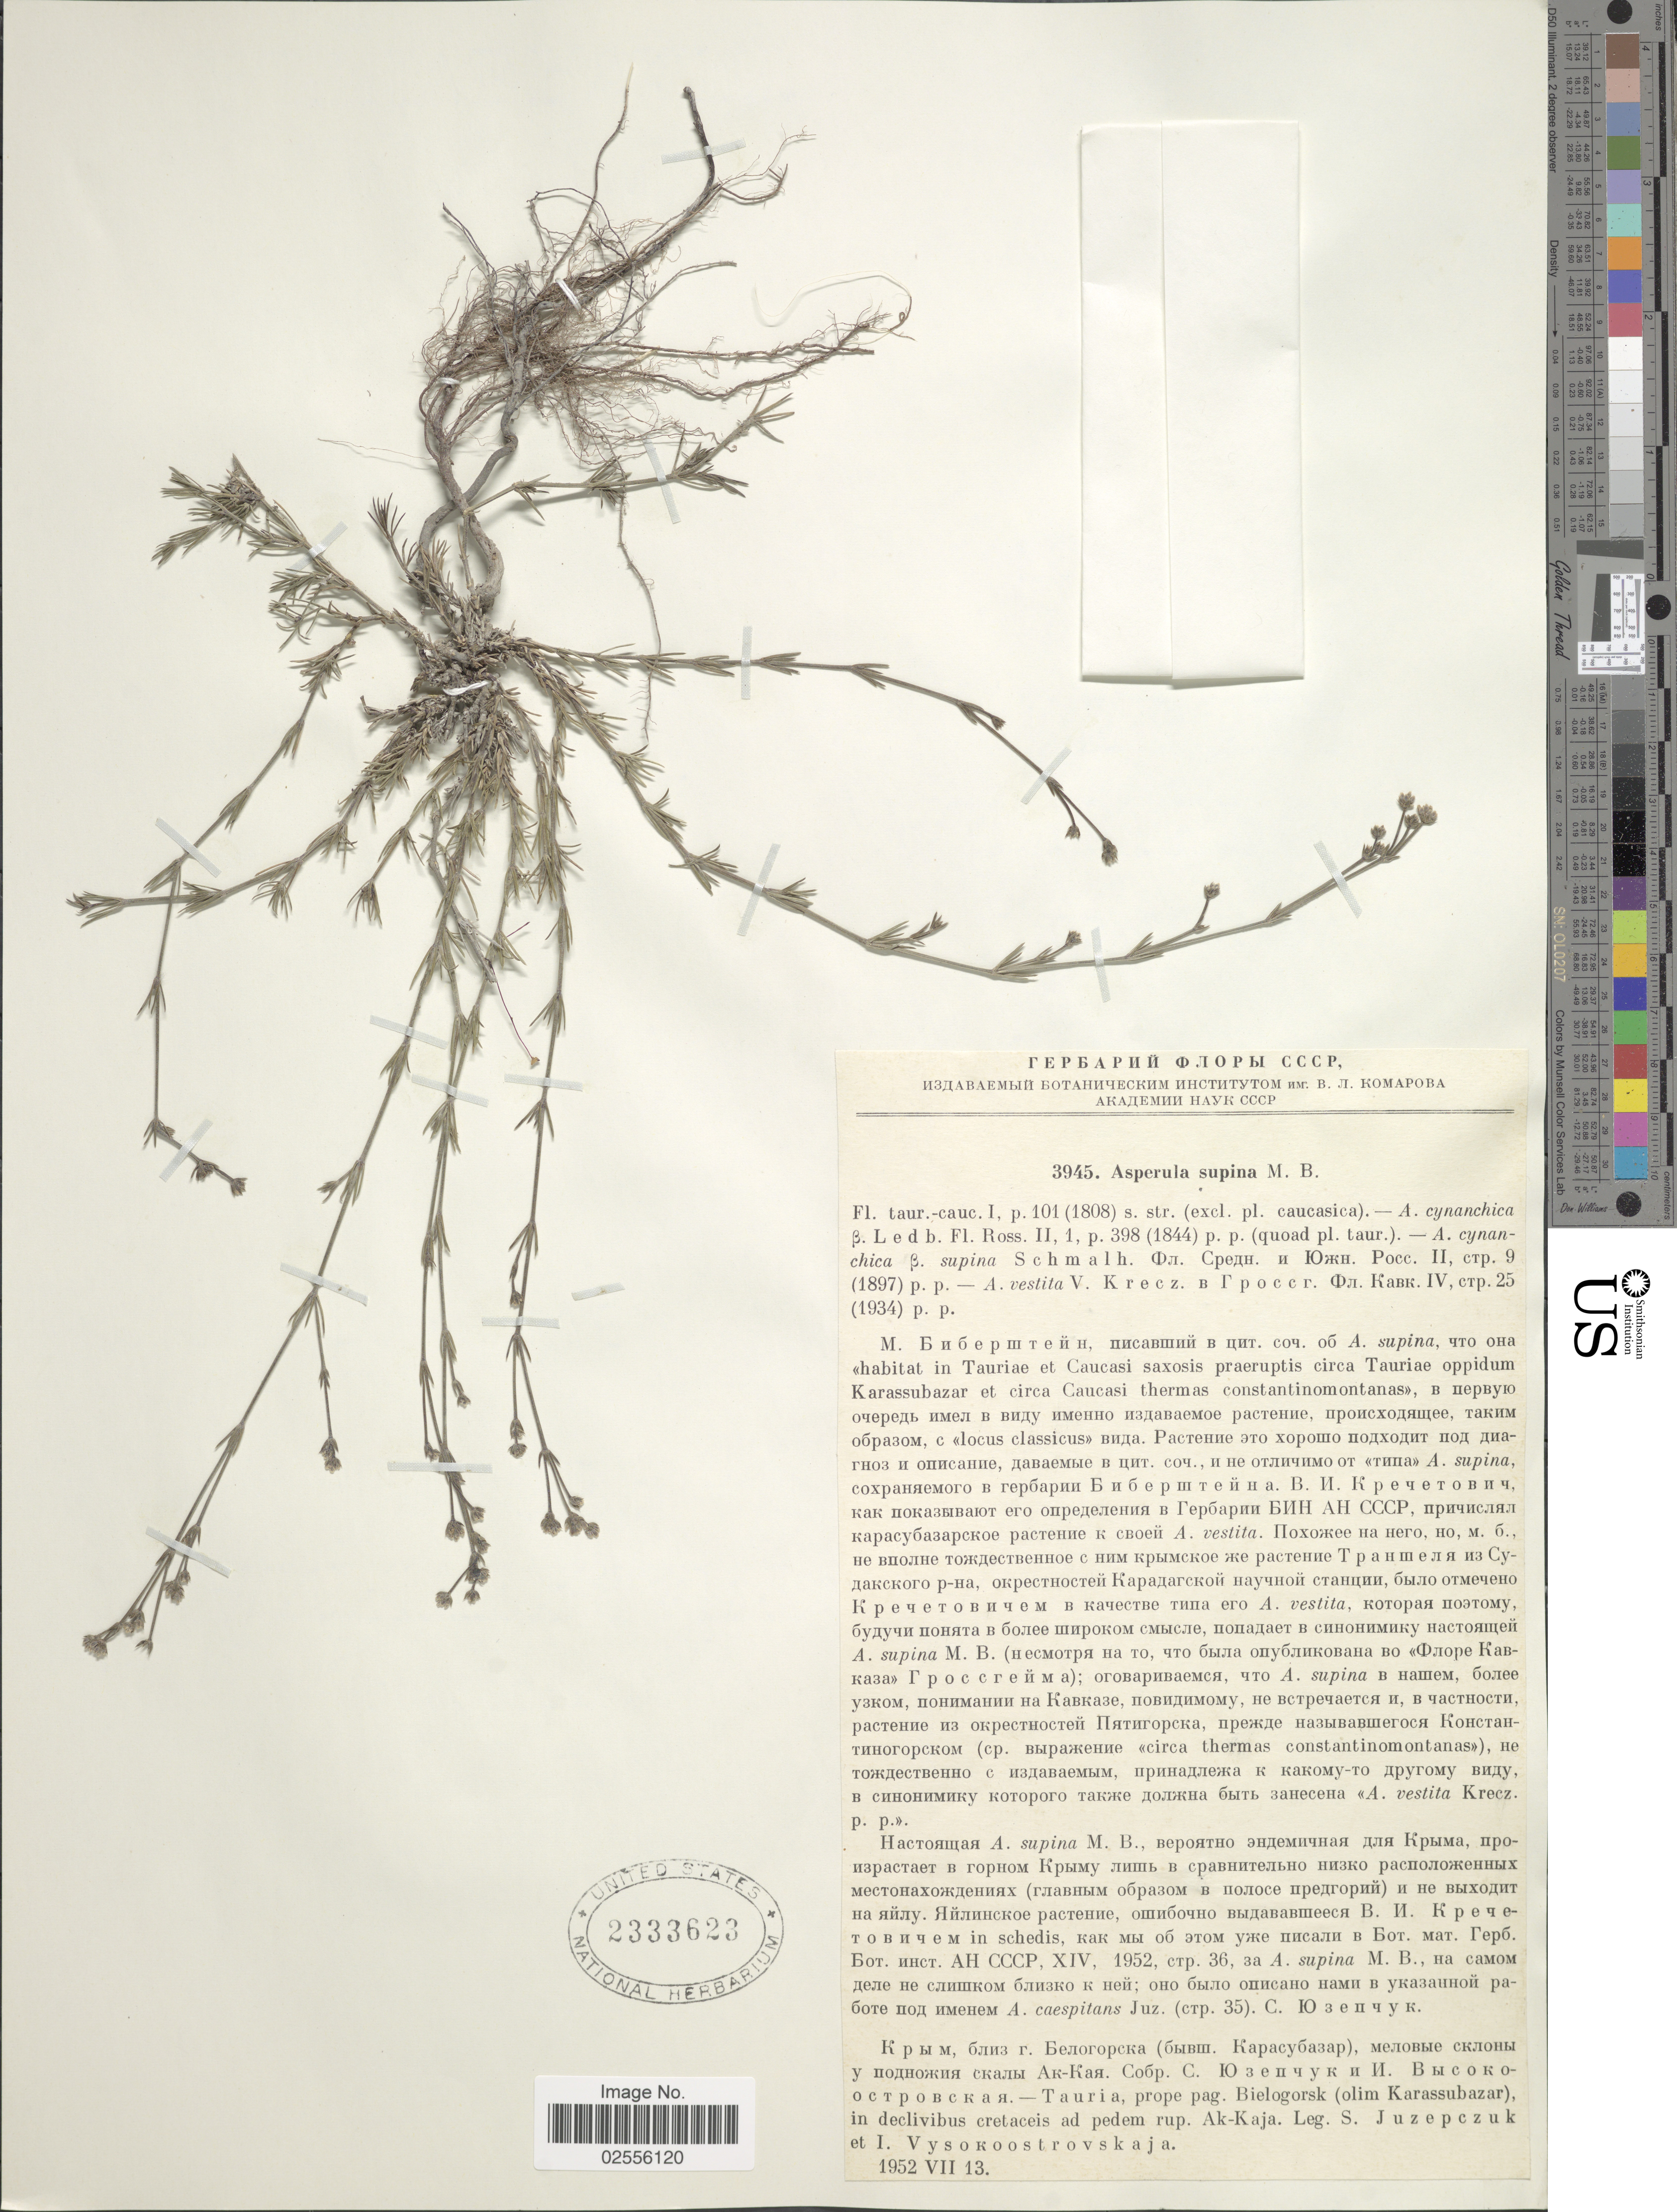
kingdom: Plantae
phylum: Tracheophyta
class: Magnoliopsida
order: Gentianales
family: Rubiaceae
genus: Asperula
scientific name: Asperula supina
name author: M. Bieb.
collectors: S. V. Juzepczuk & I. Vysokoostrovskaja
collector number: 3945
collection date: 1952-07-13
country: Ukraine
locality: Tauria, prope pag. Bielogorsk (olim Karassubazar), in declivibus cretaceis ad pedem rup. Ak-Kaja.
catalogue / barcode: US 2333623